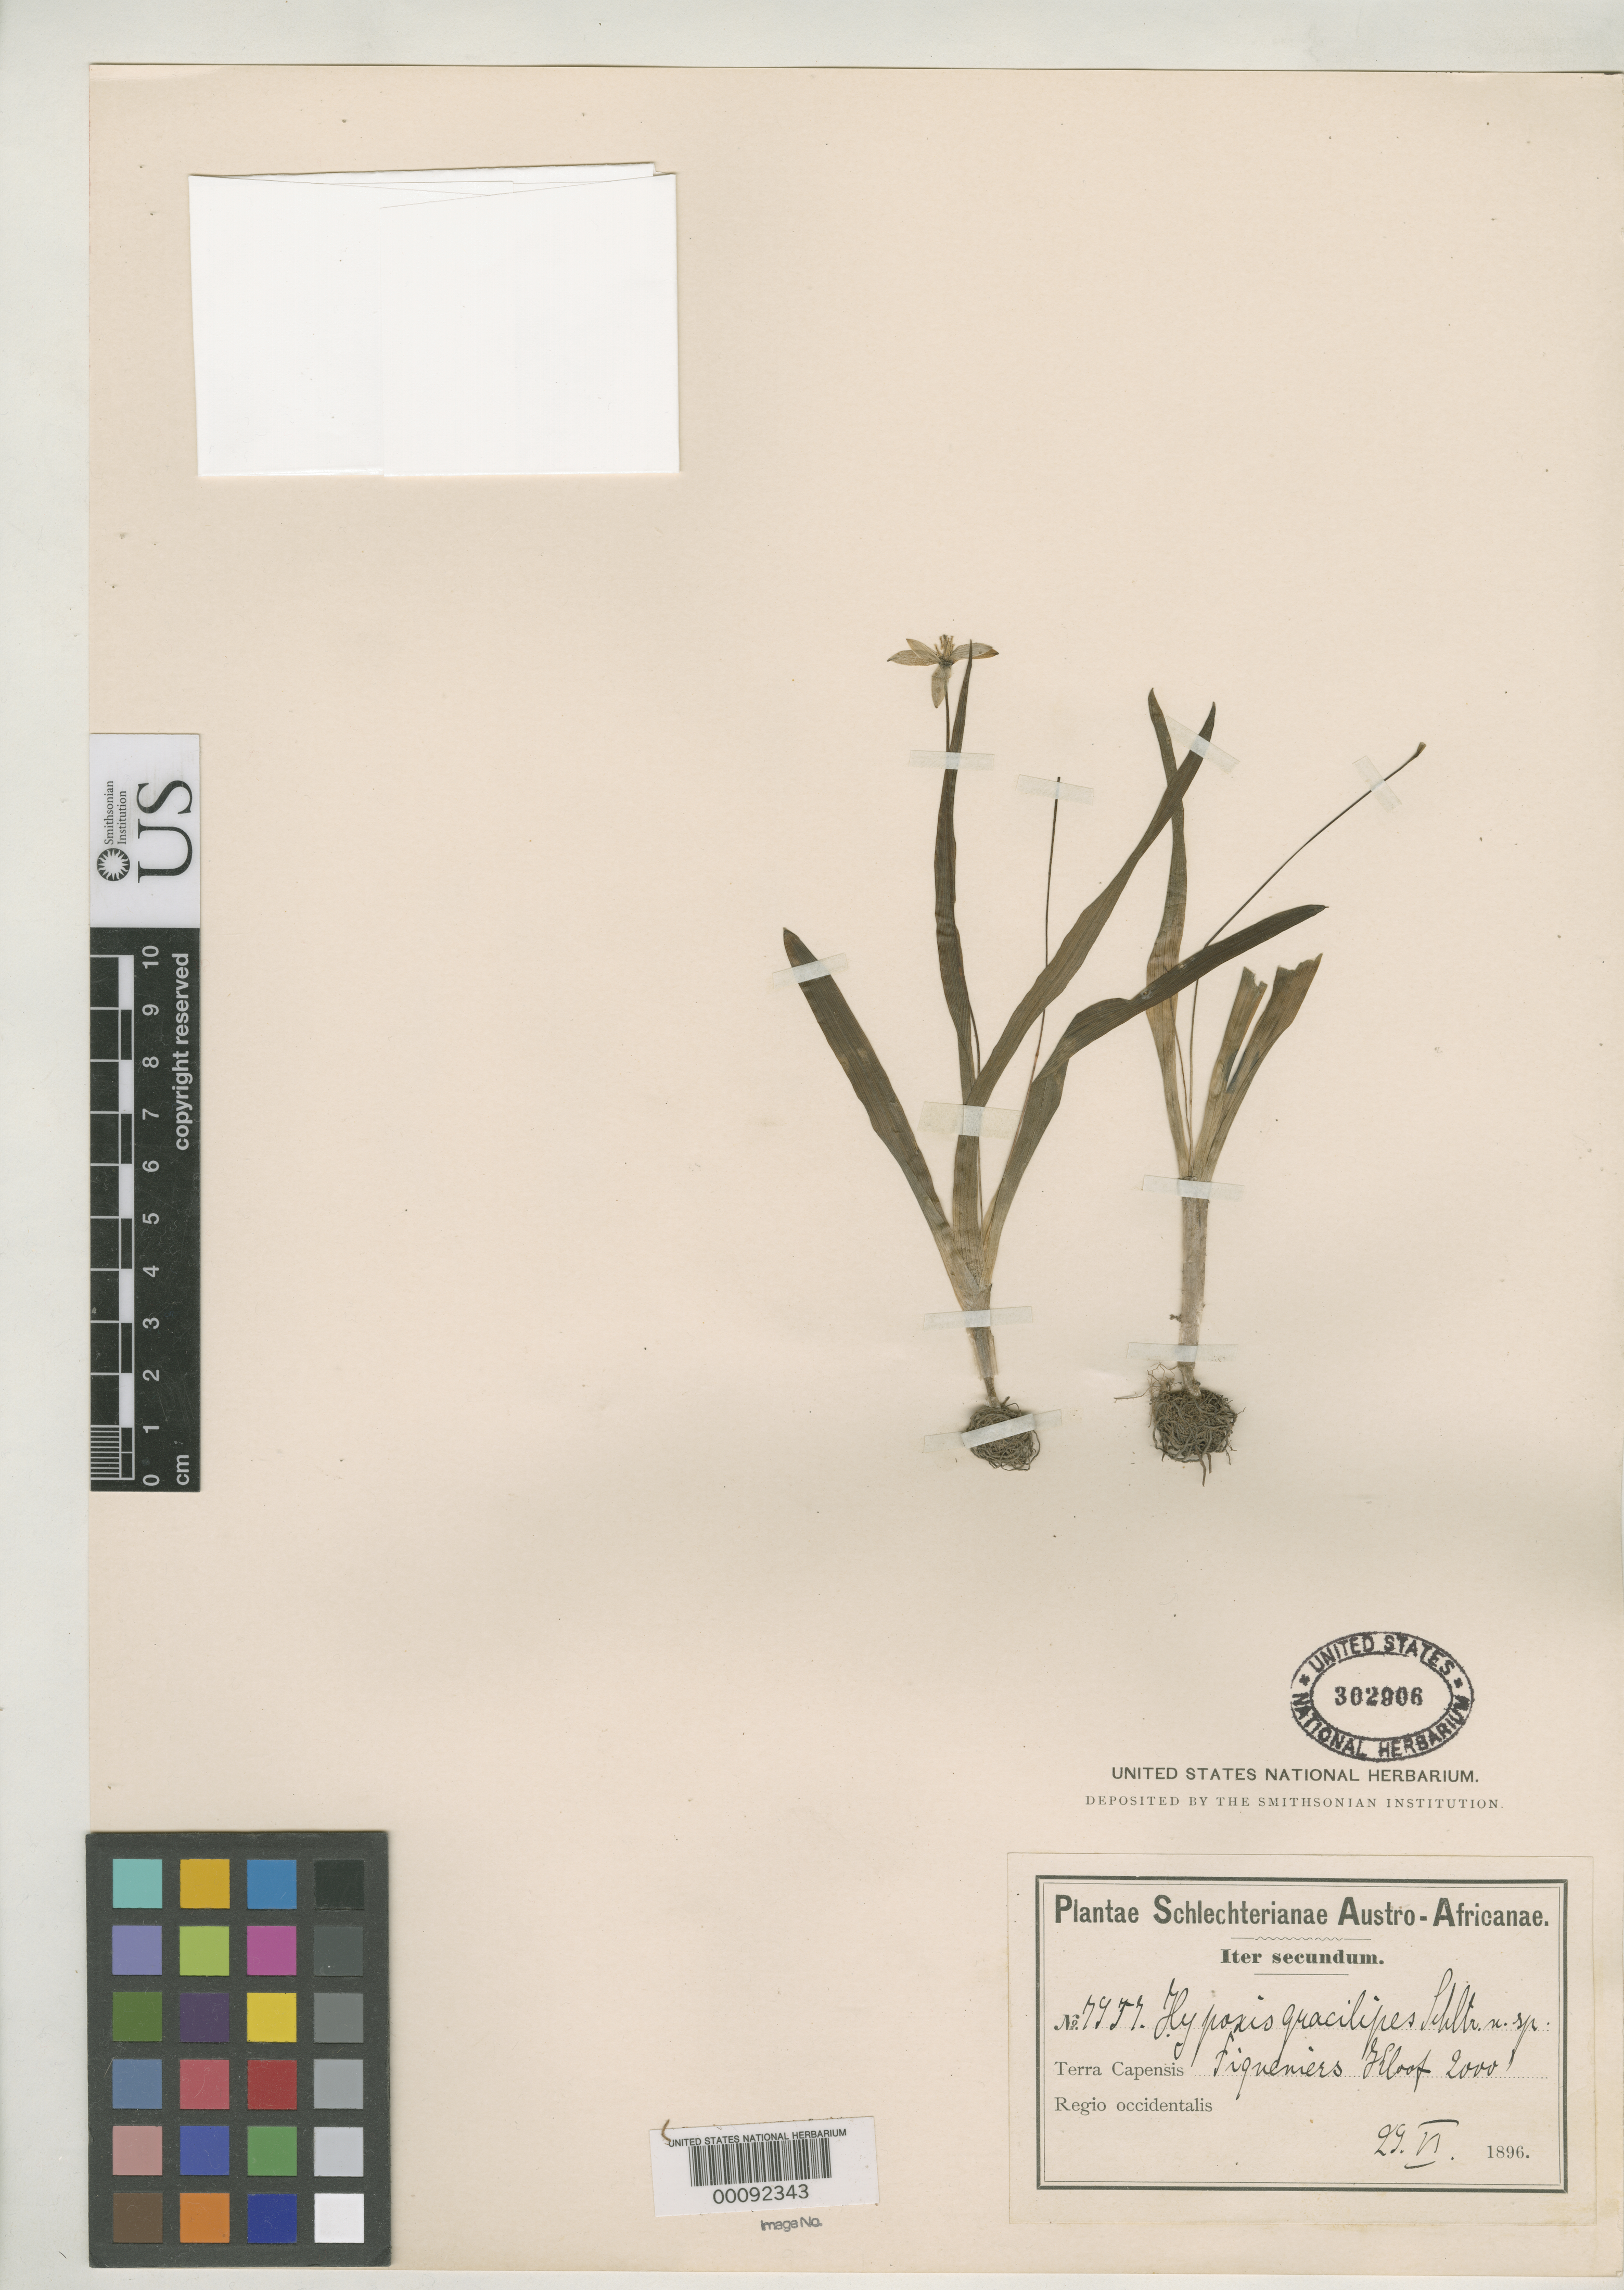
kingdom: Plantae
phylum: Tracheophyta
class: Liliopsida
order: Asparagales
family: Hypoxidaceae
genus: Hypoxis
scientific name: Hypoxis gracilipes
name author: Schltr.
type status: Isotype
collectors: F. R. R. Schlechter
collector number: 7957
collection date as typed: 29 Jun 1896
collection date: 1896-06-29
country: South Africa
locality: Piqueniers-Kloof.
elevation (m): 610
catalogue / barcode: US 302906